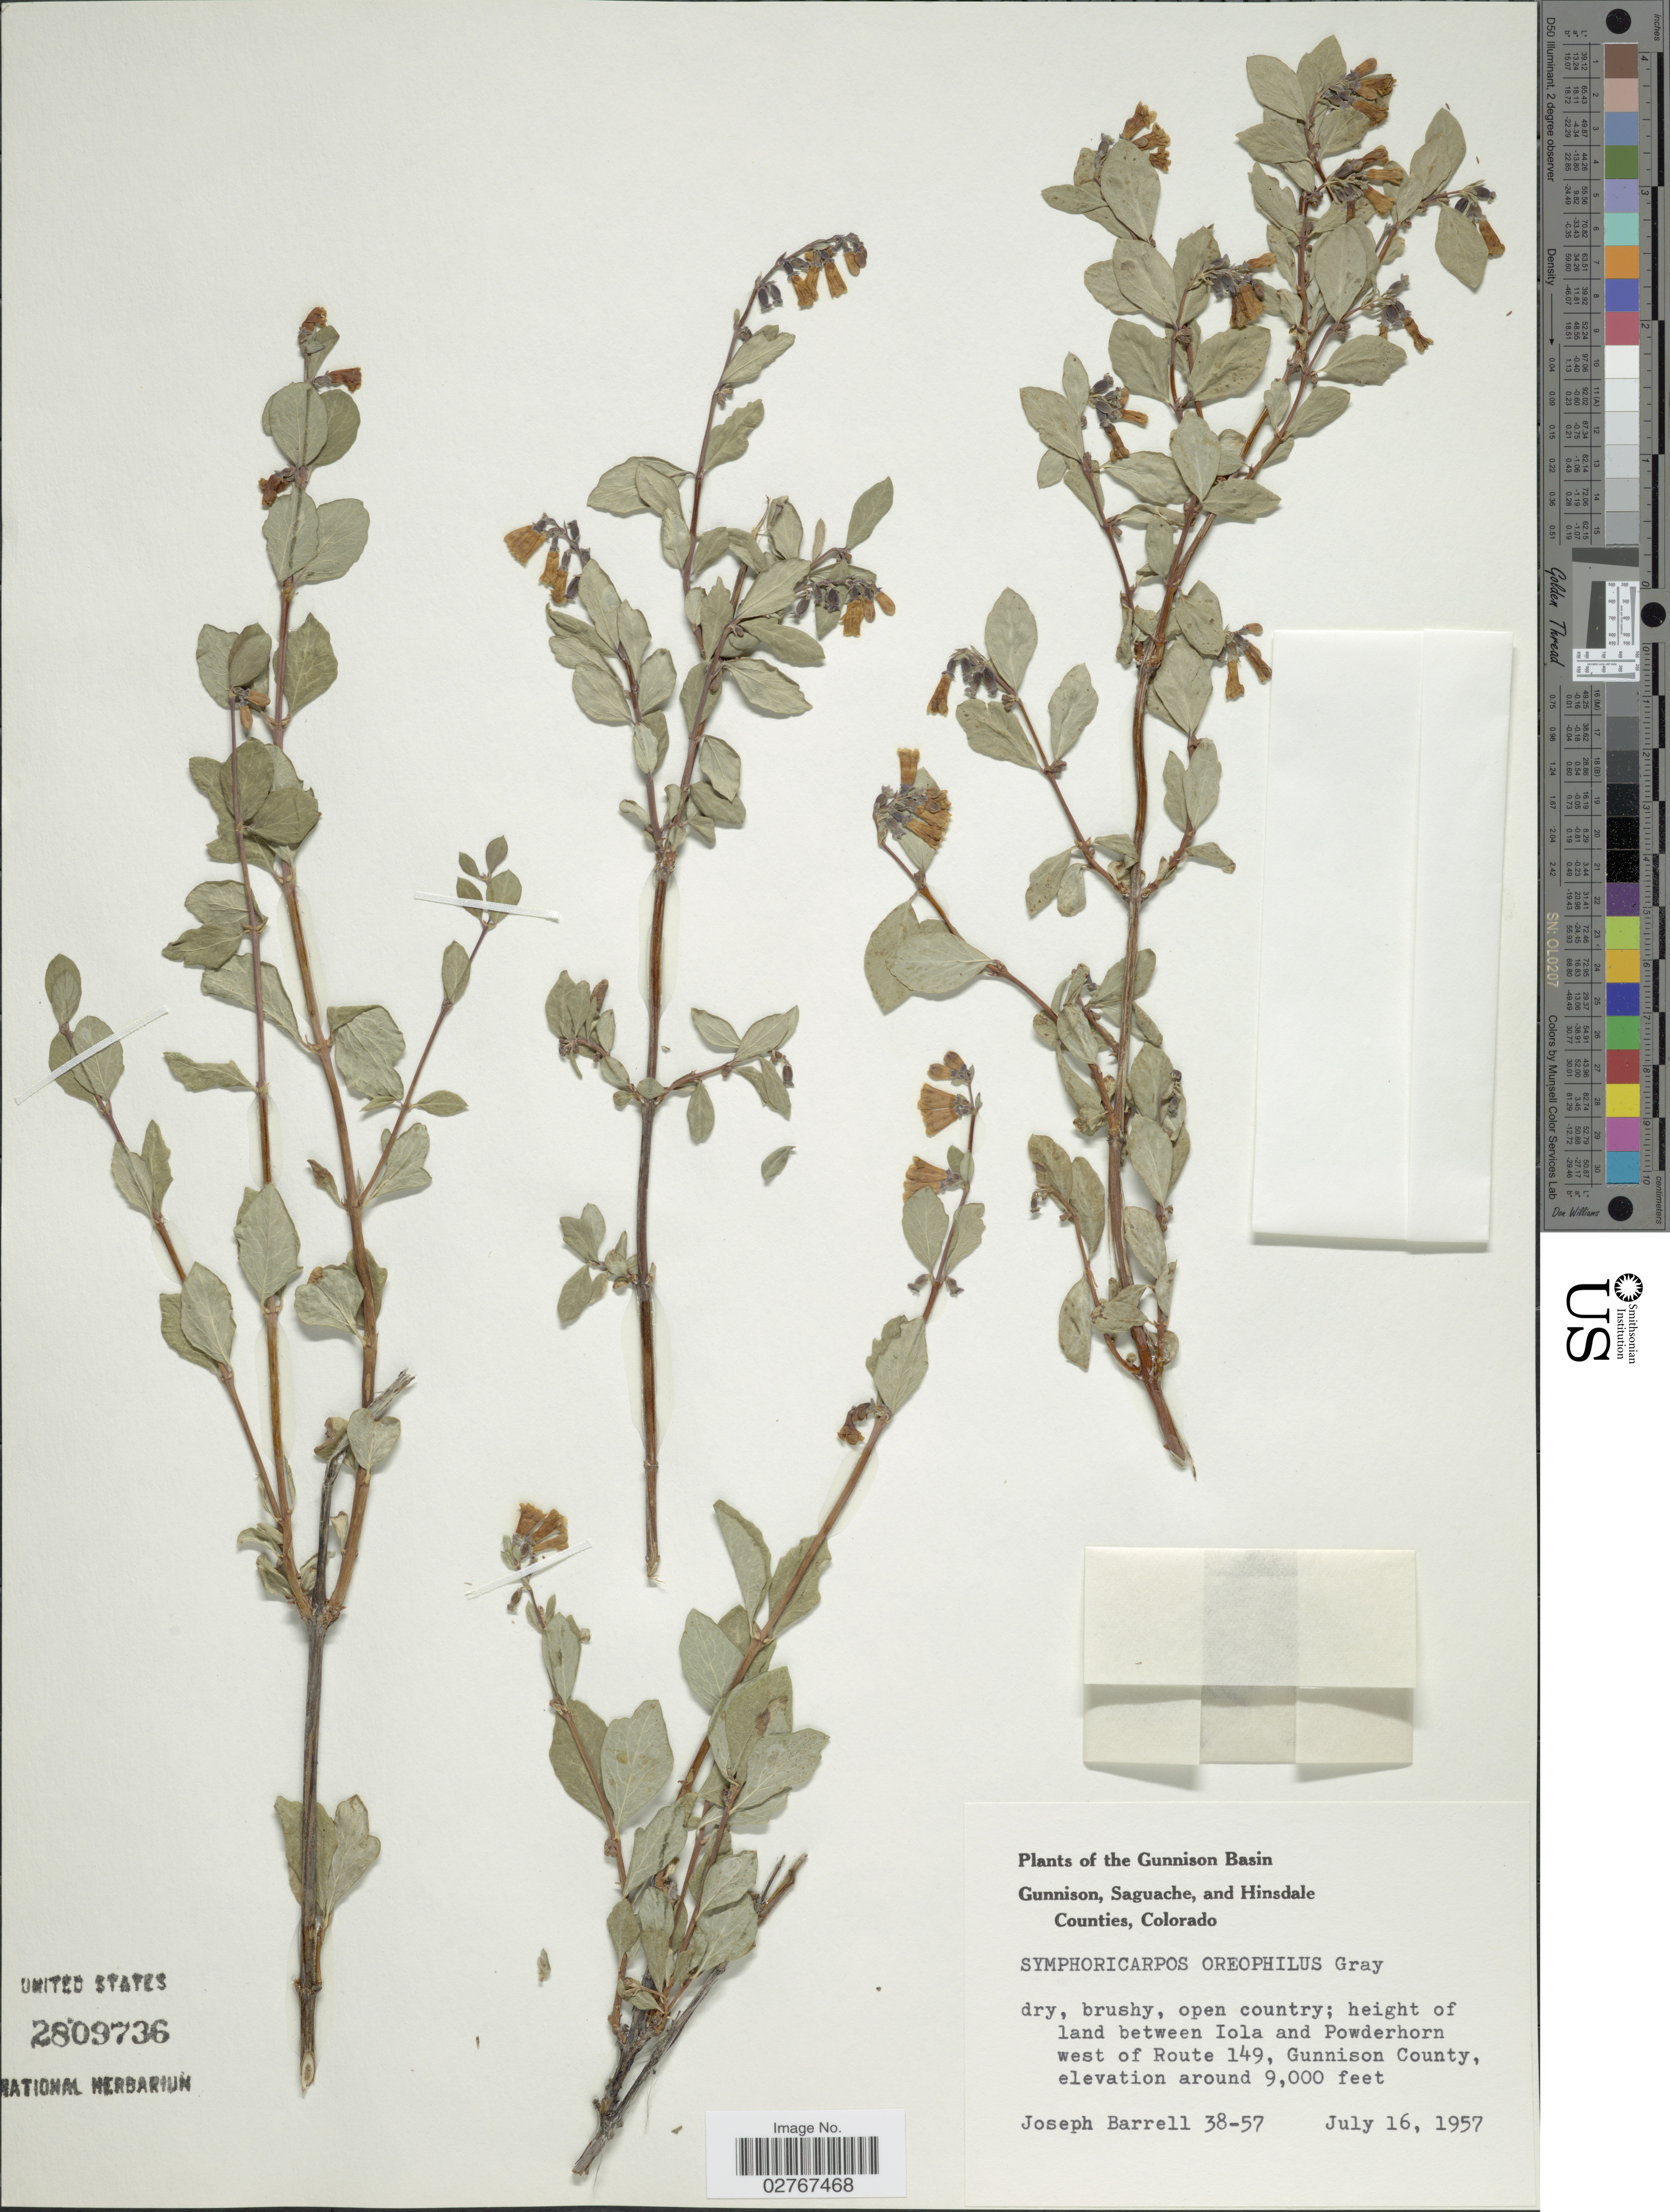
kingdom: Plantae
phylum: Tracheophyta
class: Magnoliopsida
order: Dipsacales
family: Caprifoliaceae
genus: Symphoricarpos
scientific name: Symphoricarpos oreophilus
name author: A. Gray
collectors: J. Barrell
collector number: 38-57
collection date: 1957-07-16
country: United States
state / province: Colorado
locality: Gunnison Basin, height of land between Iola and Powderhorn west of Route 149, Gunnison County.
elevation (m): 2743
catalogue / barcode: US 2809736